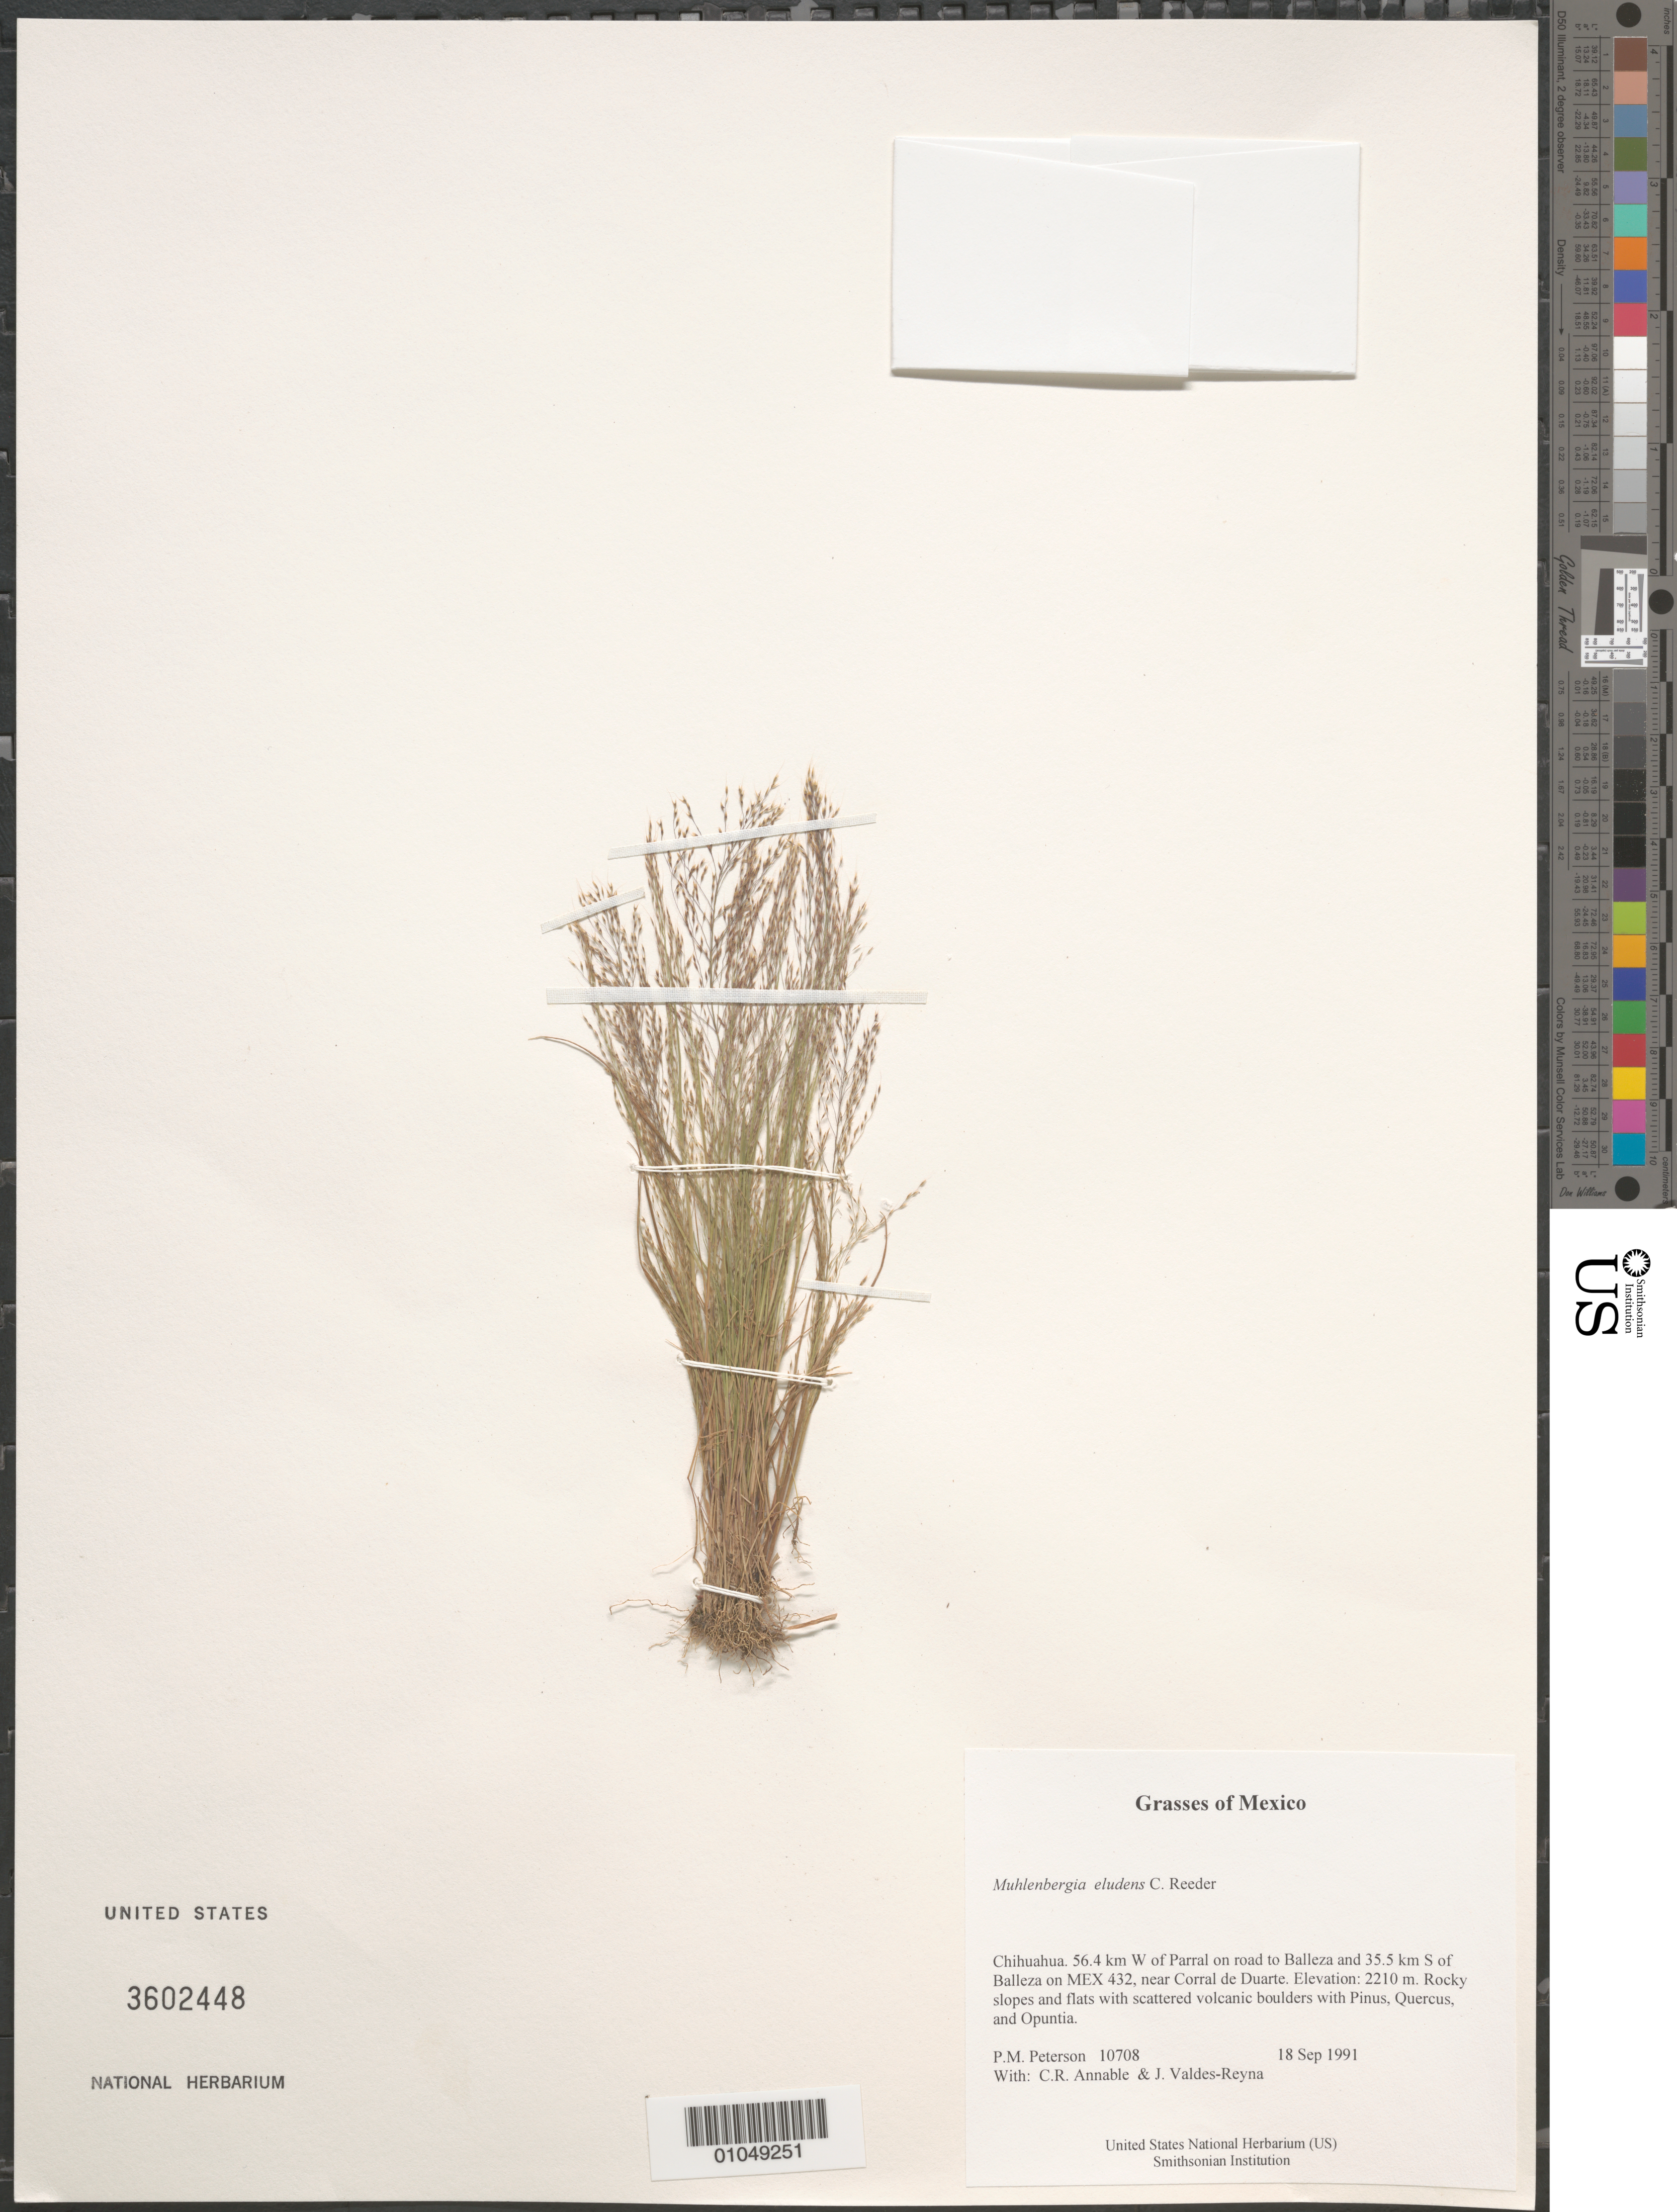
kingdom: Plantae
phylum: Tracheophyta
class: Liliopsida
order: Poales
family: Poaceae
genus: Muhlenbergia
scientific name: Muhlenbergia eludens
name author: C. Reeder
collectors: P. M. Peterson, C. R. Annable & J. Valdés-Reyna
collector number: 10708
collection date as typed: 18 Sep 1991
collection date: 1991-09-18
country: Mexico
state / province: Chihuahua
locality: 56.4 km W of Parral on road to Balleza and 35.5 km S of Balleza on MEX 432, near Corral de Duarte.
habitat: Rocky slopes and flats with scattered volcanic boulders with Pinus, Quercus, and Opuntia.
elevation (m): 2210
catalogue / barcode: US 3602448